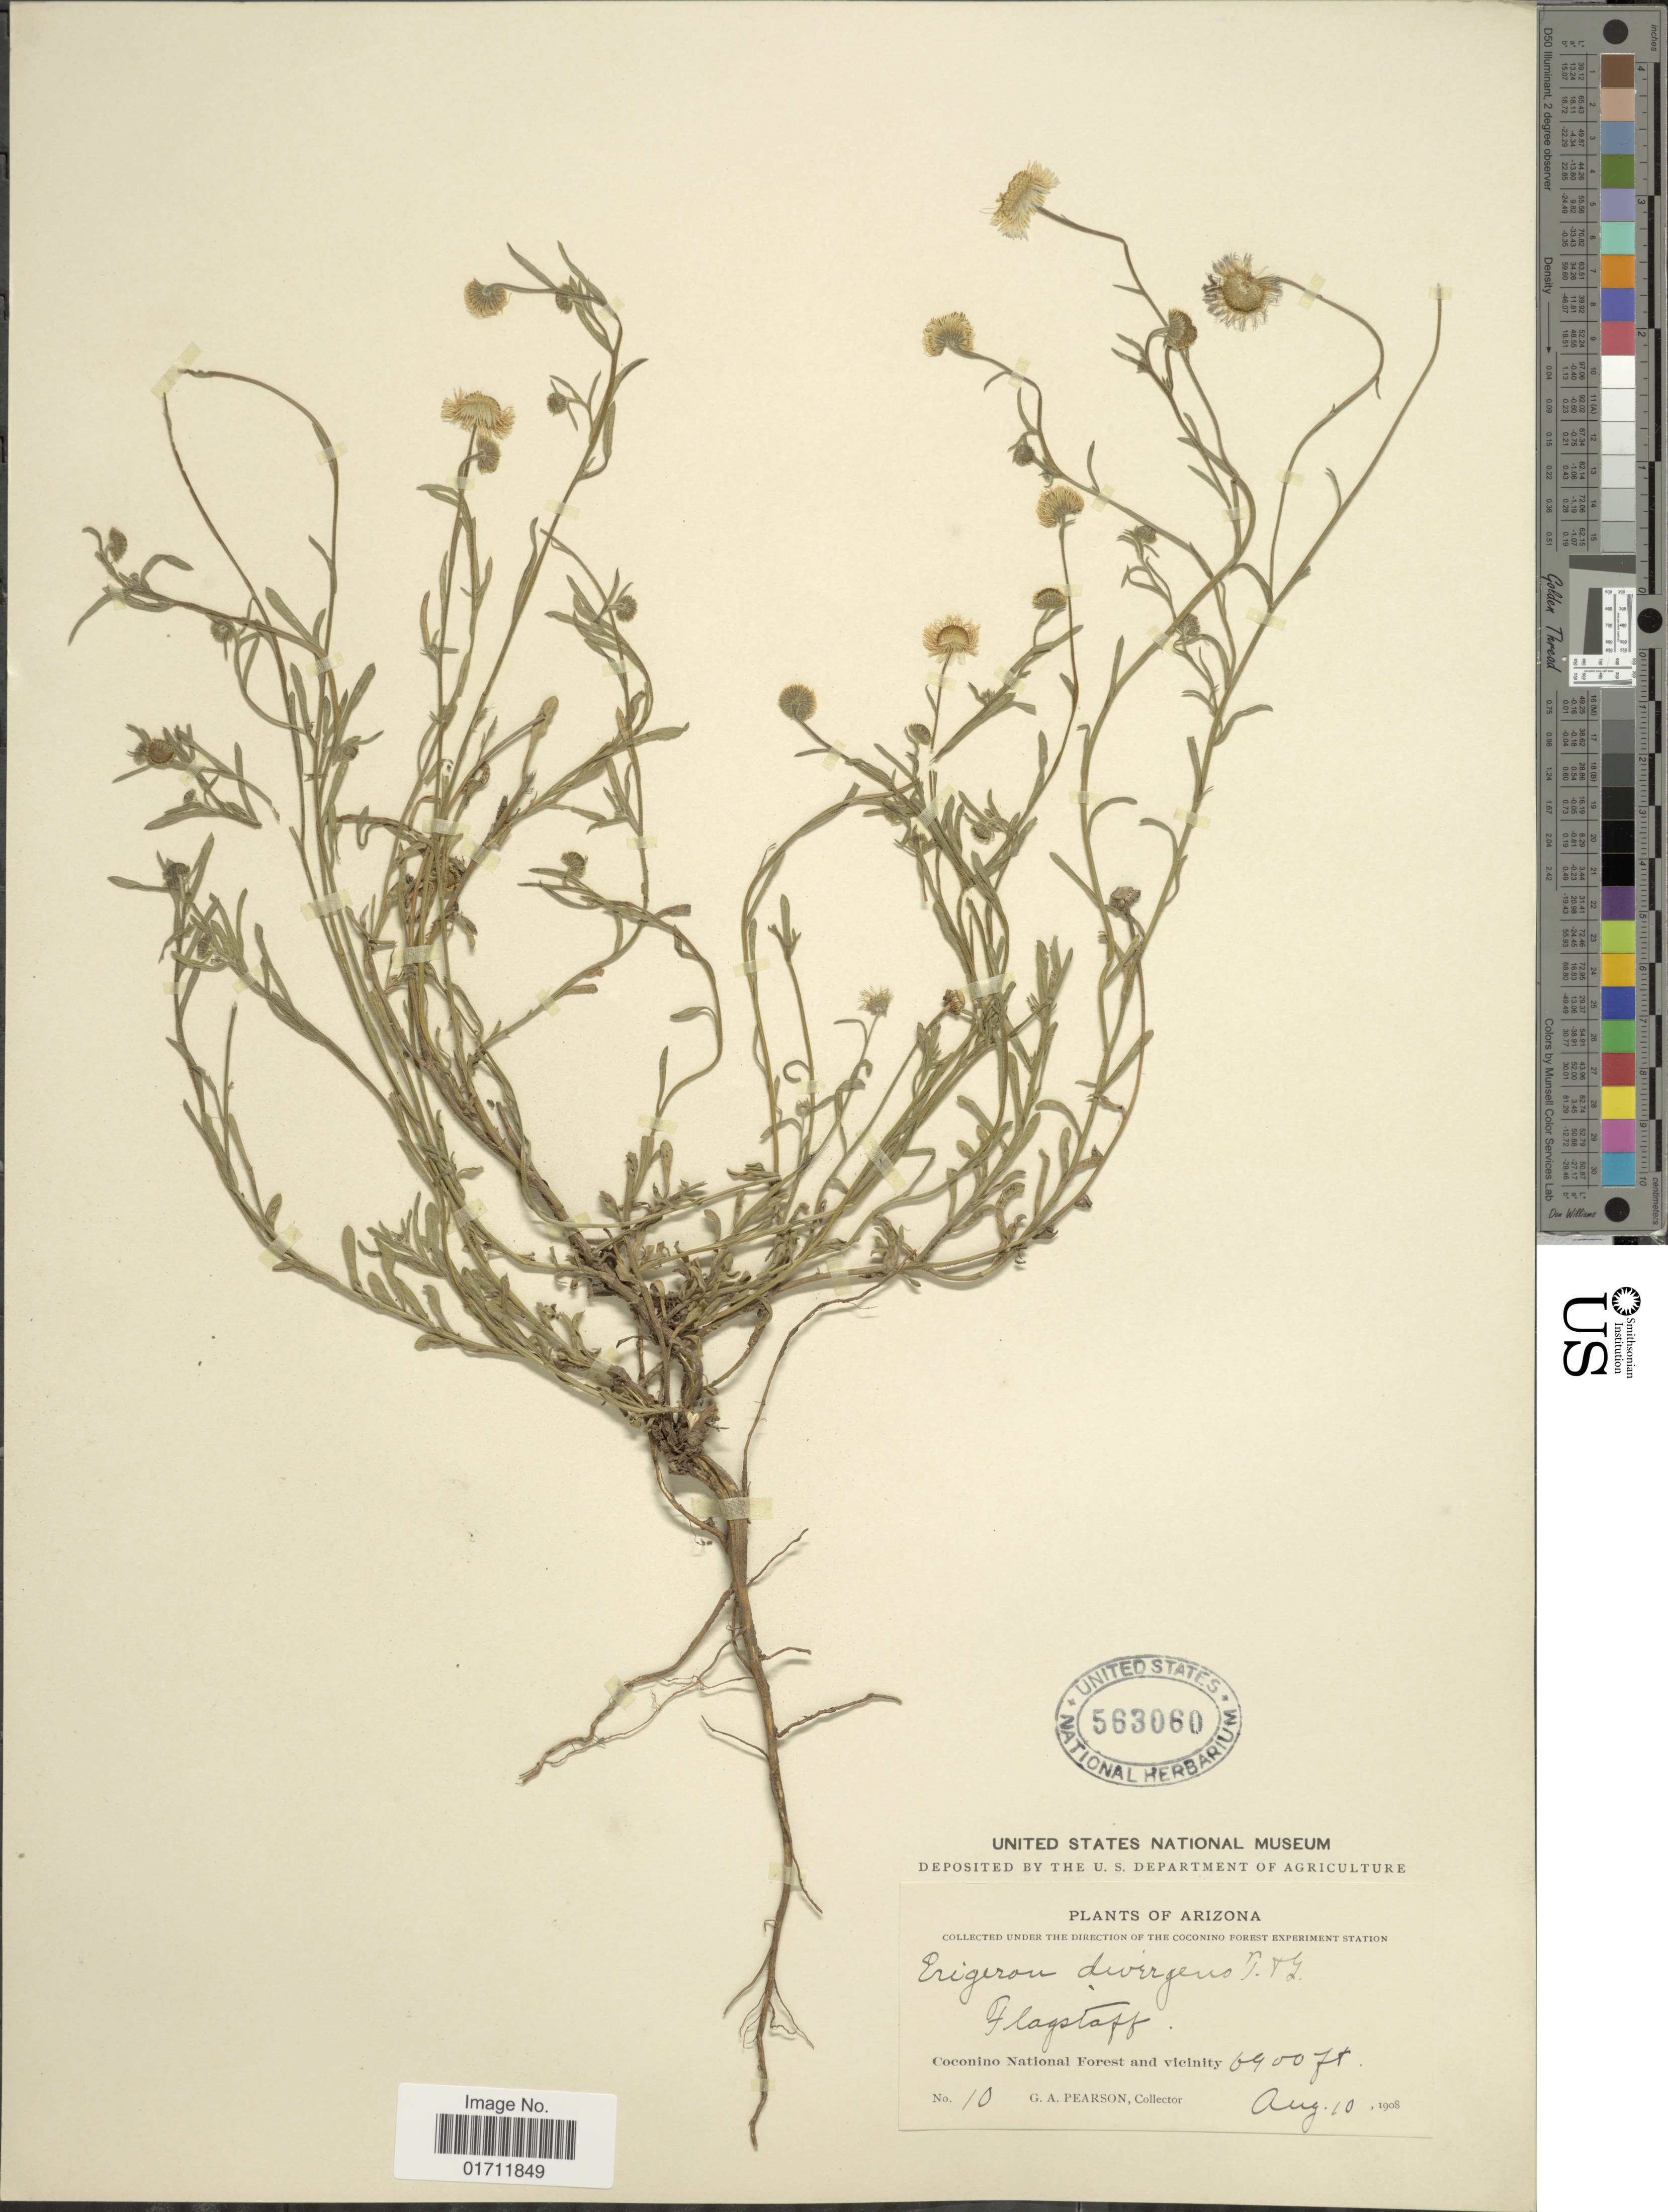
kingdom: Plantae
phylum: Tracheophyta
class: Magnoliopsida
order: Asterales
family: Asteraceae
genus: Erigeron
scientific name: Erigeron divergens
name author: Torr. & A. Gray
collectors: G. A. Pearson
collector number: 10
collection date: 1908-08-10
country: United States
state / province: Arizona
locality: Flagstaff, Coconino National Forest and vicinity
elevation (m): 2103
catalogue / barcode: US 563060